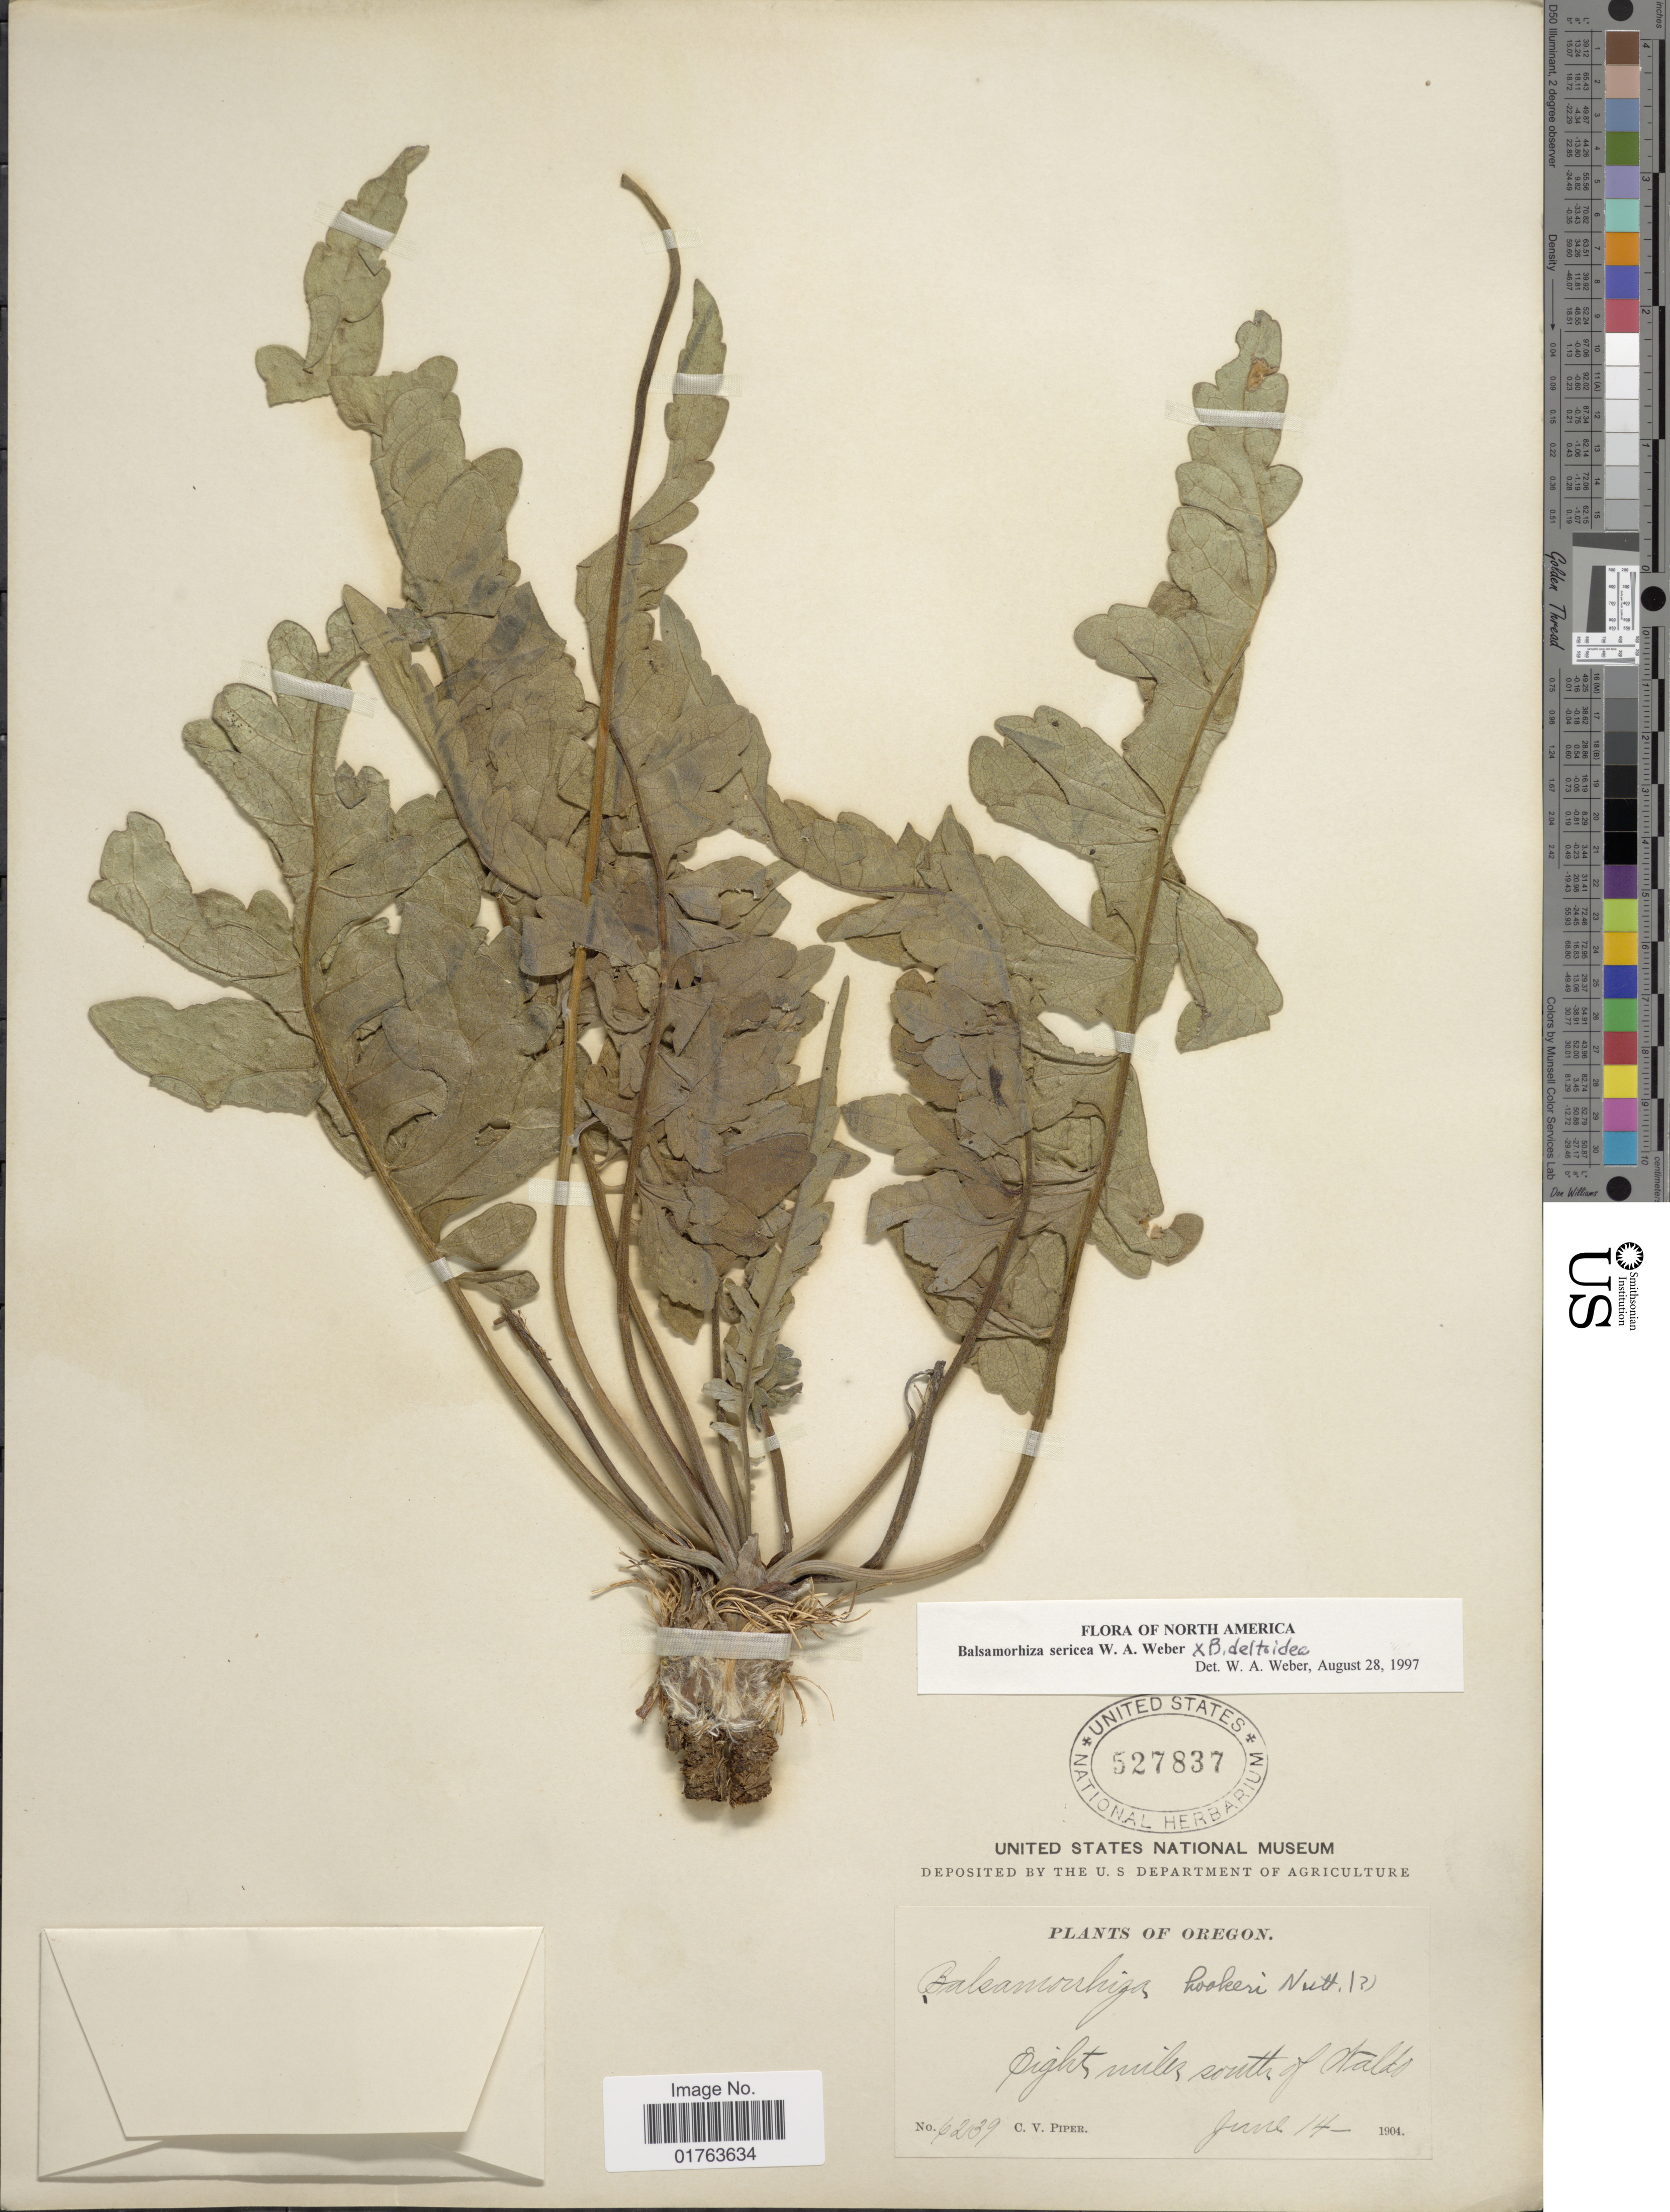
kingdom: Plantae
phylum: Tracheophyta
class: Magnoliopsida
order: Asterales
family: Asteraceae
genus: Balsamorhiza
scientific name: Balsamorhiza sericea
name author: W.A. Weber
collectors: C. V. Piper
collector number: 6239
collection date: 1904-06-14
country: United States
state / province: Oregon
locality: Eight milesm south of Waldo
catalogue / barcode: US 527837